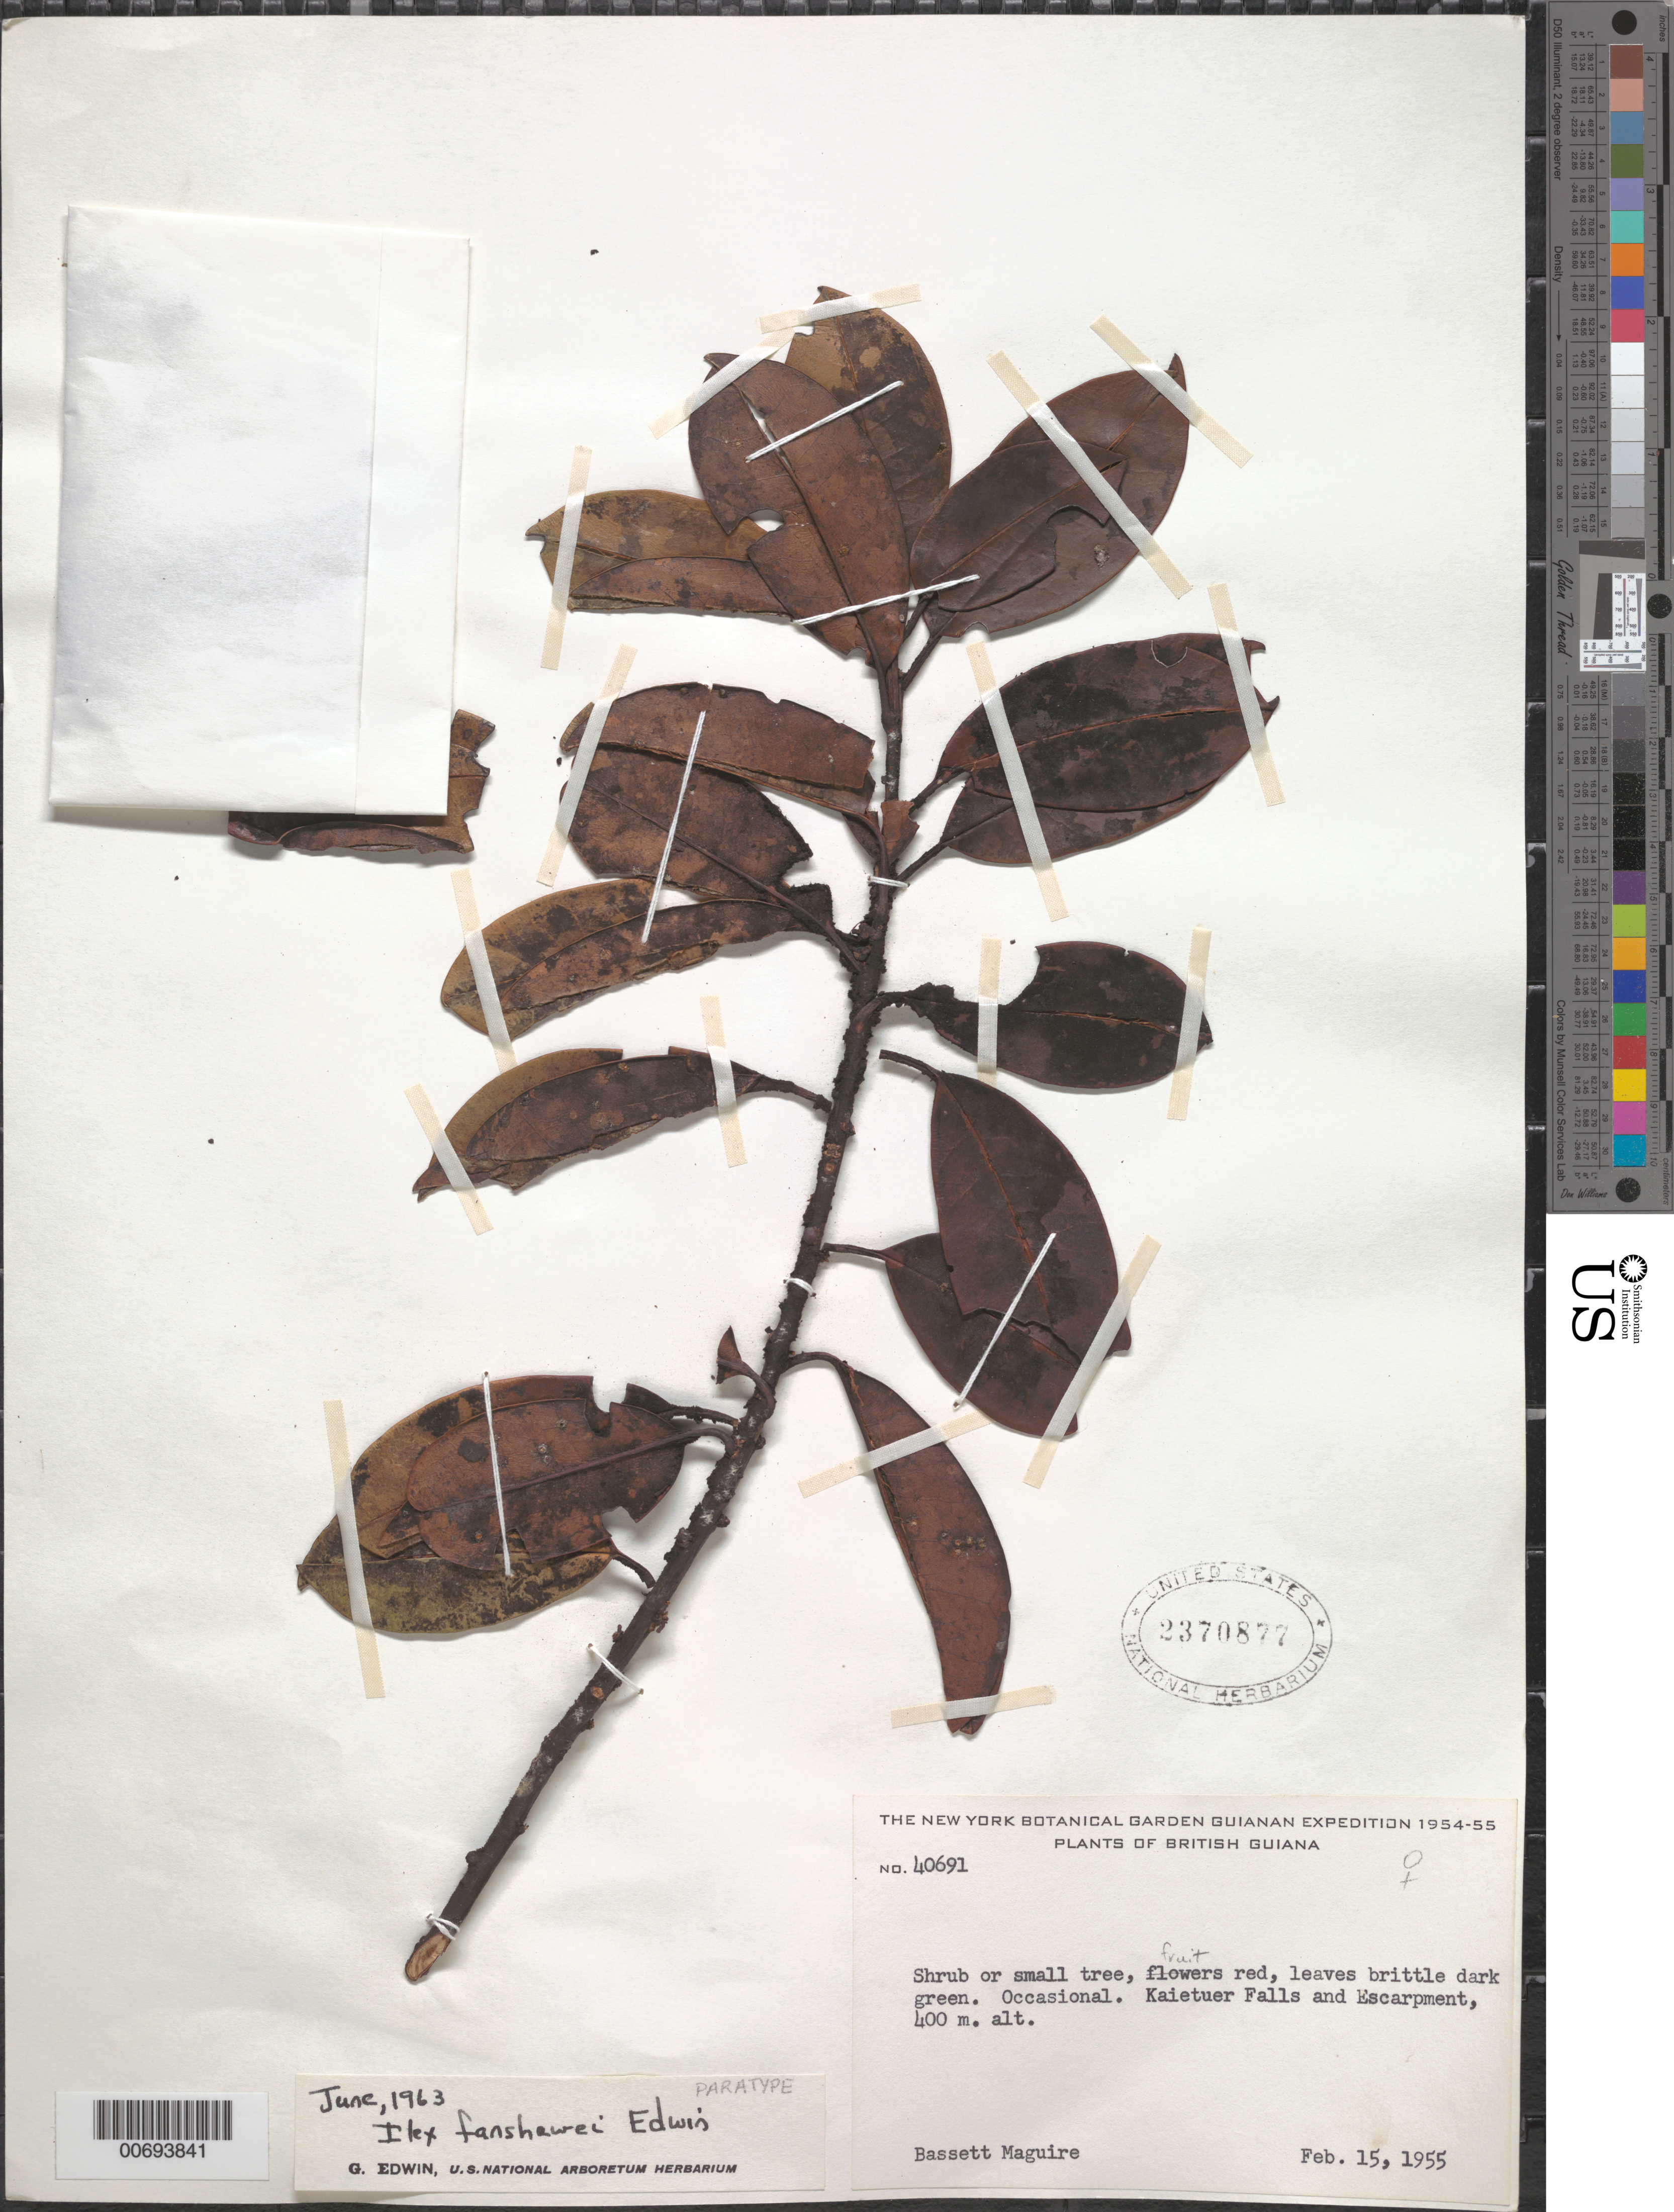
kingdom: Plantae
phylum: Tracheophyta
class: Magnoliopsida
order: Aquifoliales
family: Aquifoliaceae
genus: Ilex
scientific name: Ilex fanshawei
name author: Edwin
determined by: Edwin, G.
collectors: B. Maguire, W. Bagshaw & C. K. Maguire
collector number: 40691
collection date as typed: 15-Feb-55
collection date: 1955-02-15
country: Guyana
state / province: Potaro-Siparuni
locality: Kaieteur Falls, and escarpment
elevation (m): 400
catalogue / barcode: US 2370877